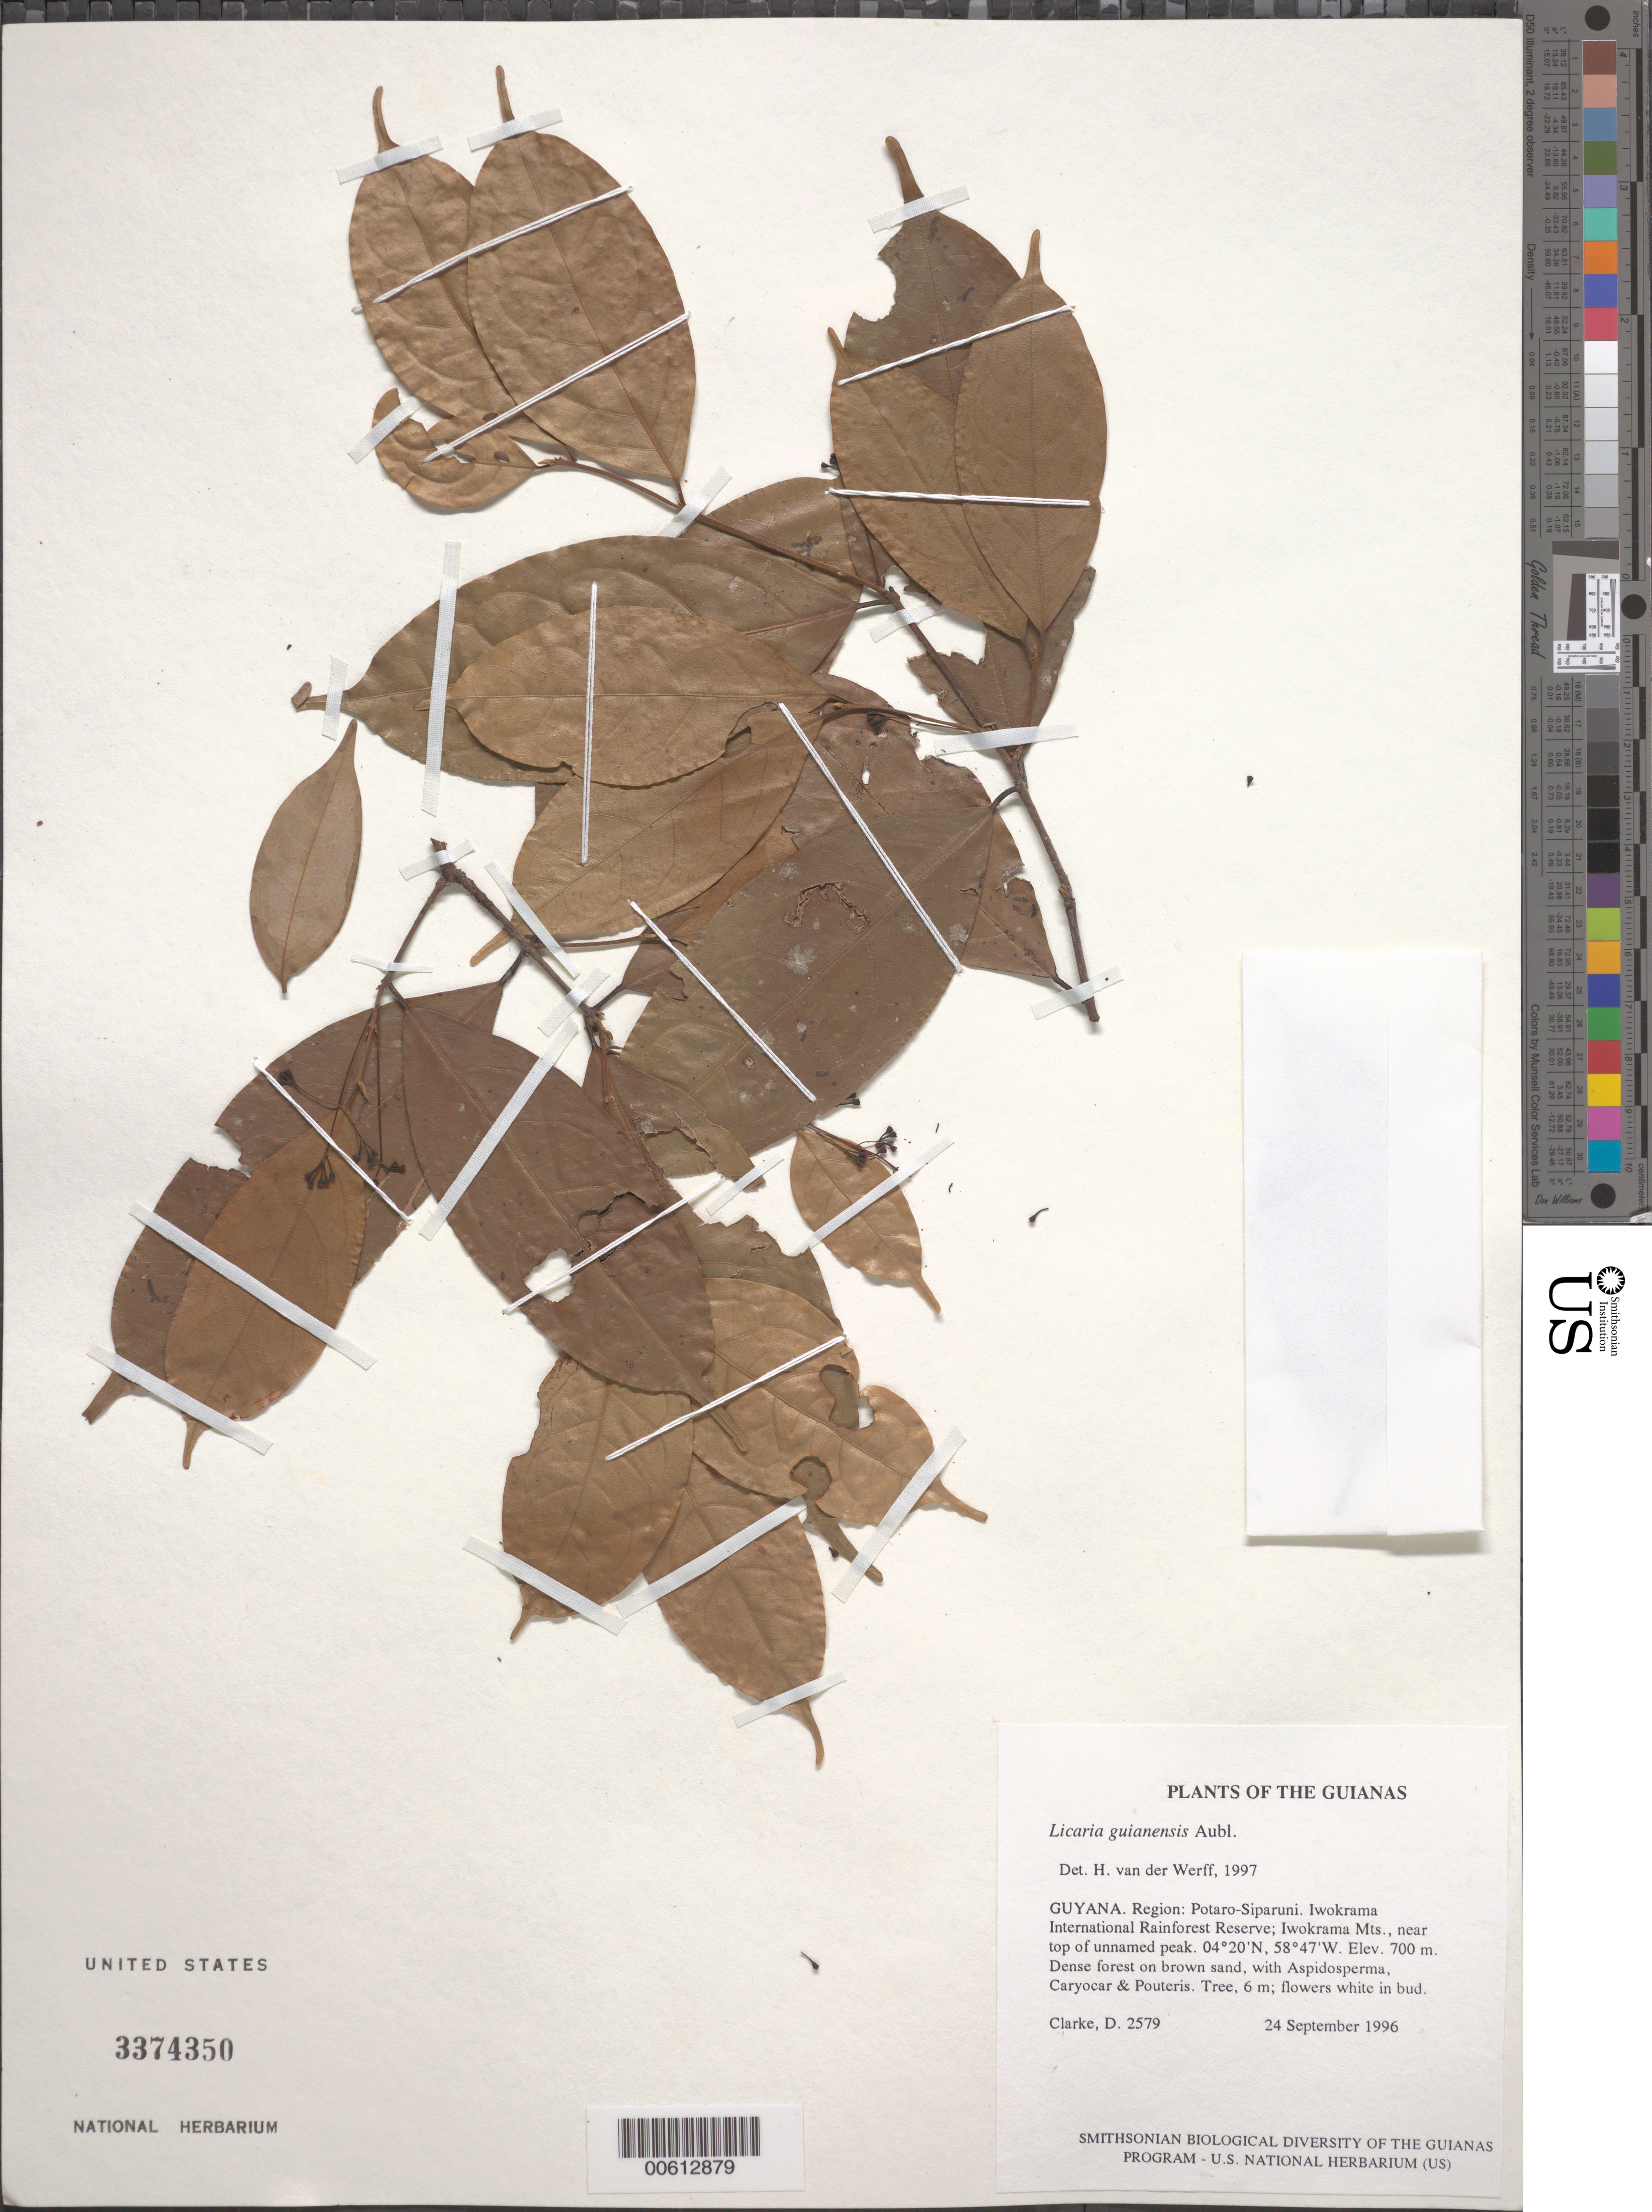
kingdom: Plantae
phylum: Tracheophyta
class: Magnoliopsida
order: Laurales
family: Lauraceae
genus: Licaria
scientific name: Licaria debilis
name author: (Mez) Kosterm.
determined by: van der Werff, H., (MO), Missouri Botanical Garden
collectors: H. D. Clarke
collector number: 2579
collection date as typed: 24 September 1996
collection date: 1996-09-24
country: Guyana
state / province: Potaro-Siparuni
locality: Iwokrama International Rainforest Reserve; Iwokrama Mts., near top of unnamed peak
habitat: Dense forest on brown sand, with Aspidosperma, Caryocar & Pouteria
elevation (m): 700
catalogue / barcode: US 3374350